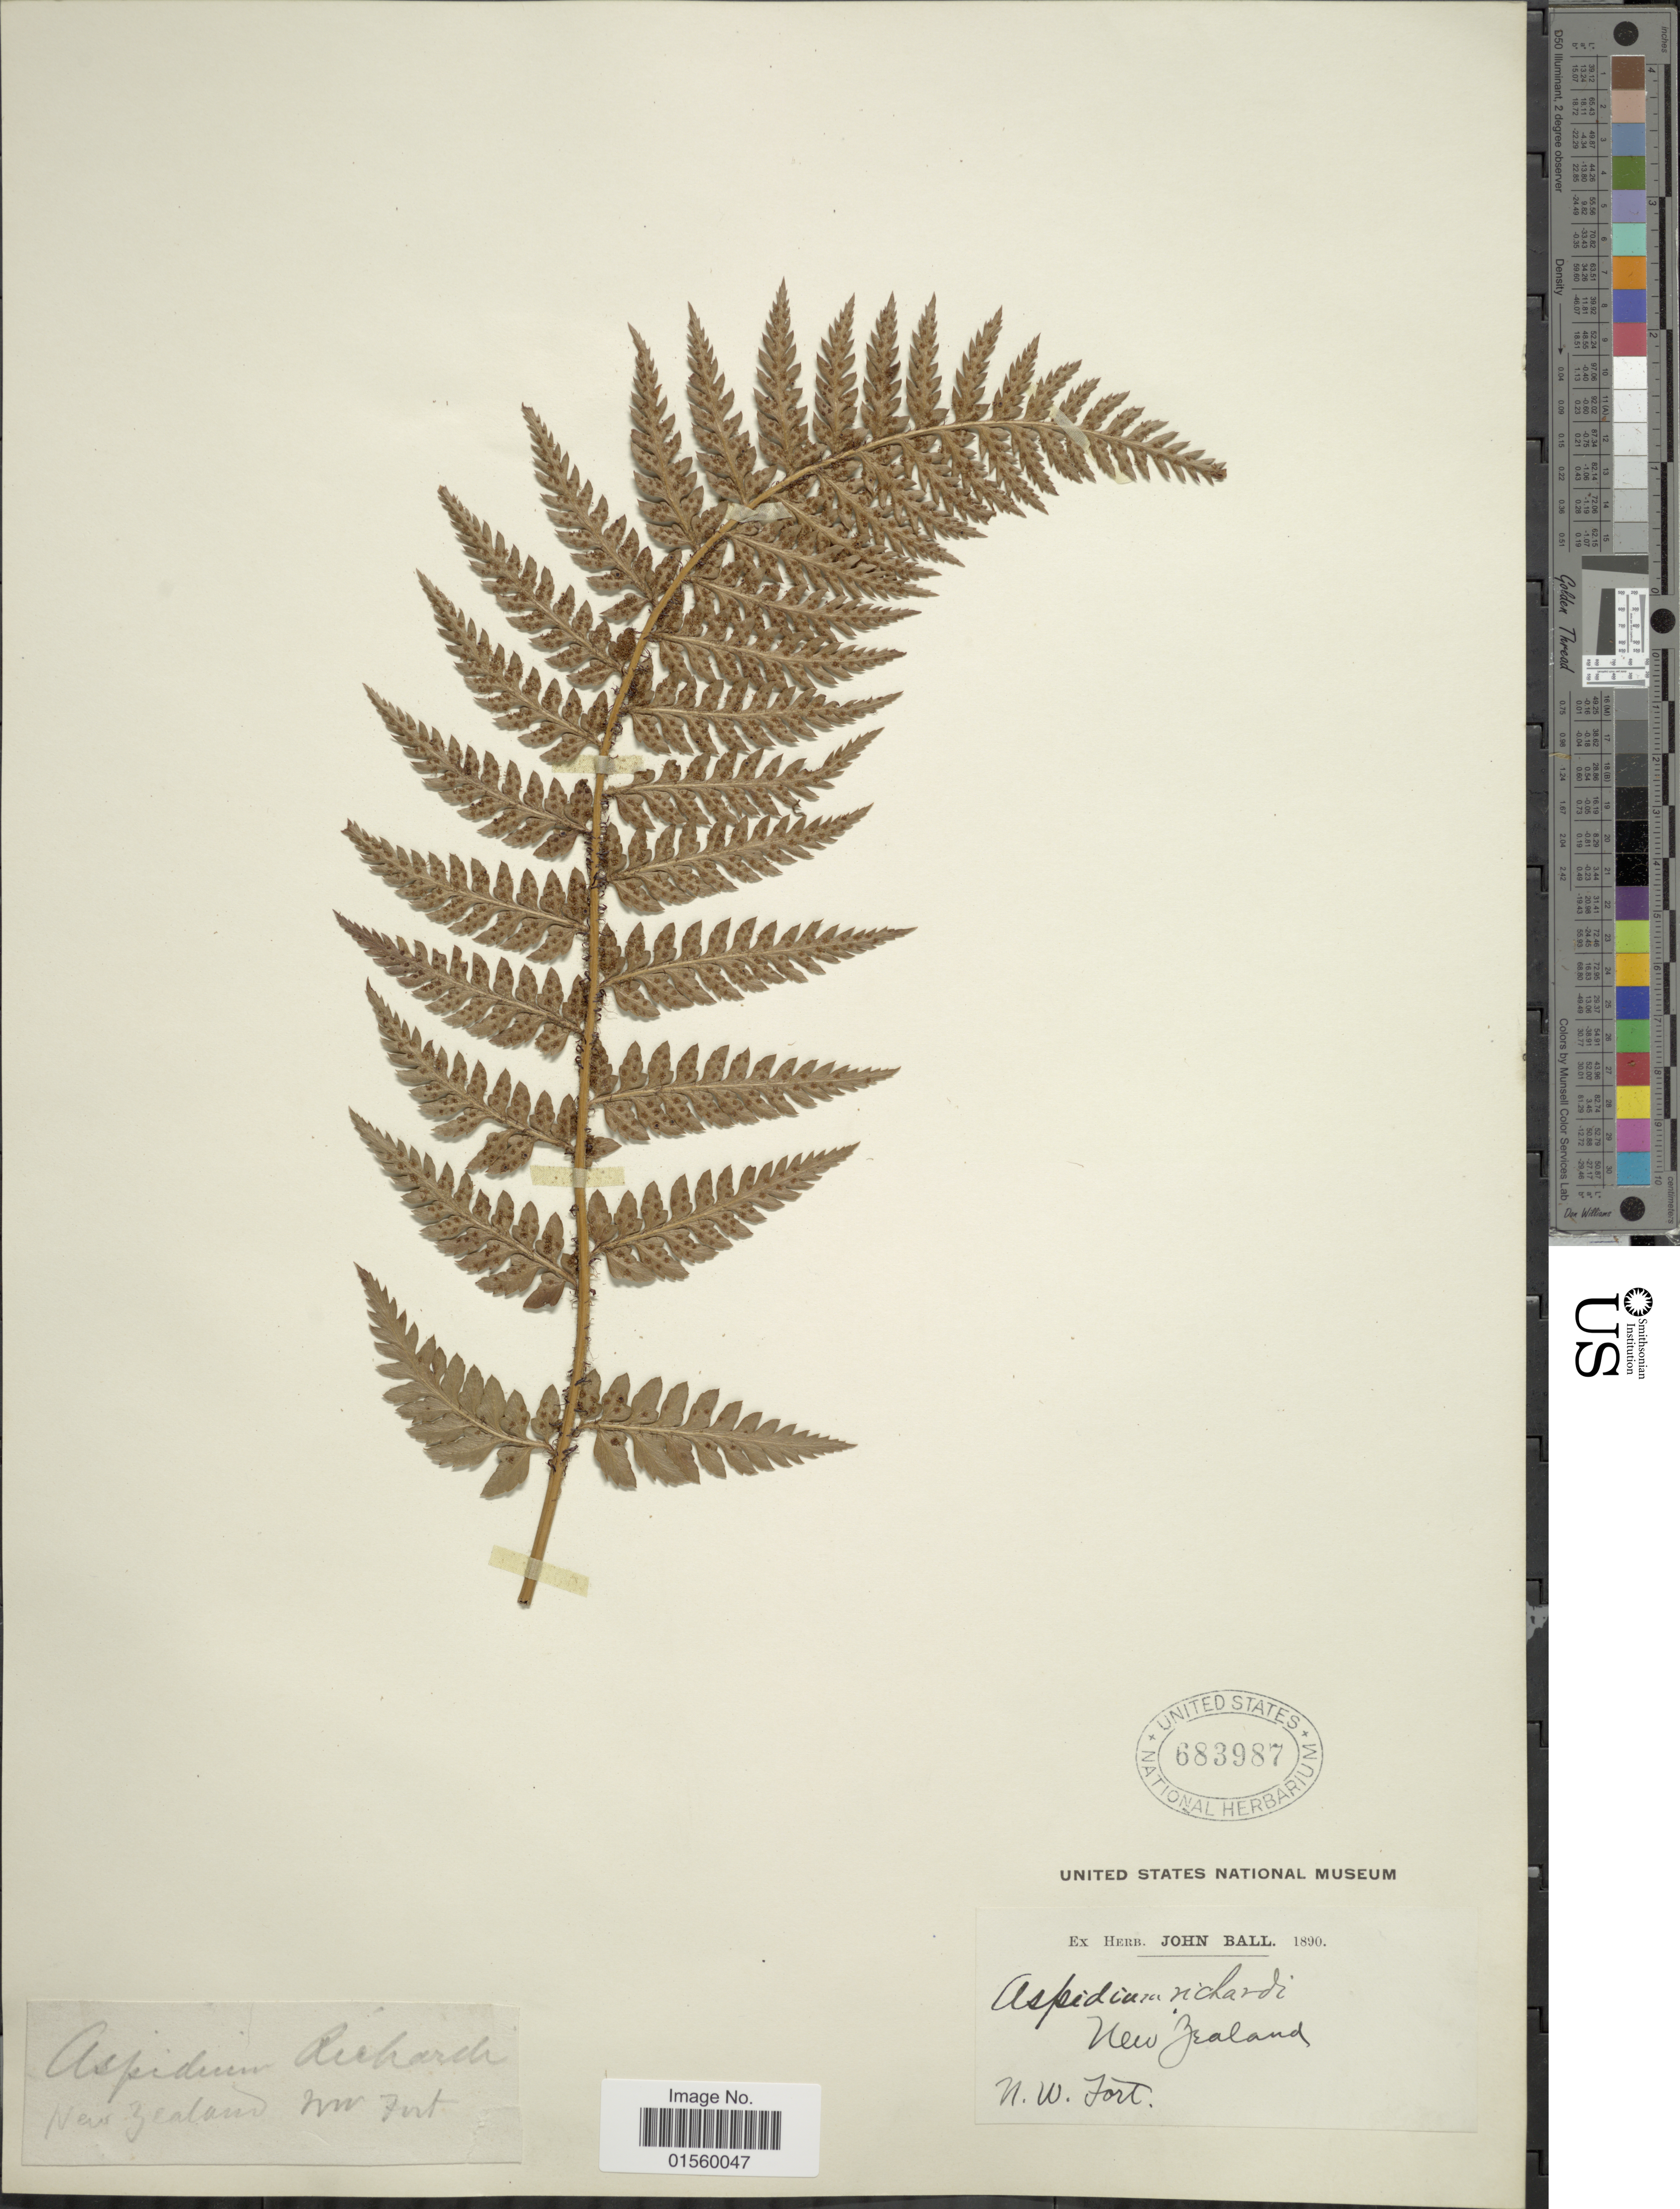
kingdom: Plantae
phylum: Tracheophyta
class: Polypodiopsida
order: Polypodiales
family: Dryopteridaceae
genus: Polystichum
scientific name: Polystichum richardii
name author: J. Sm.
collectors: N. Fort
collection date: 1890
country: New Zealand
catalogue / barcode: US 683987